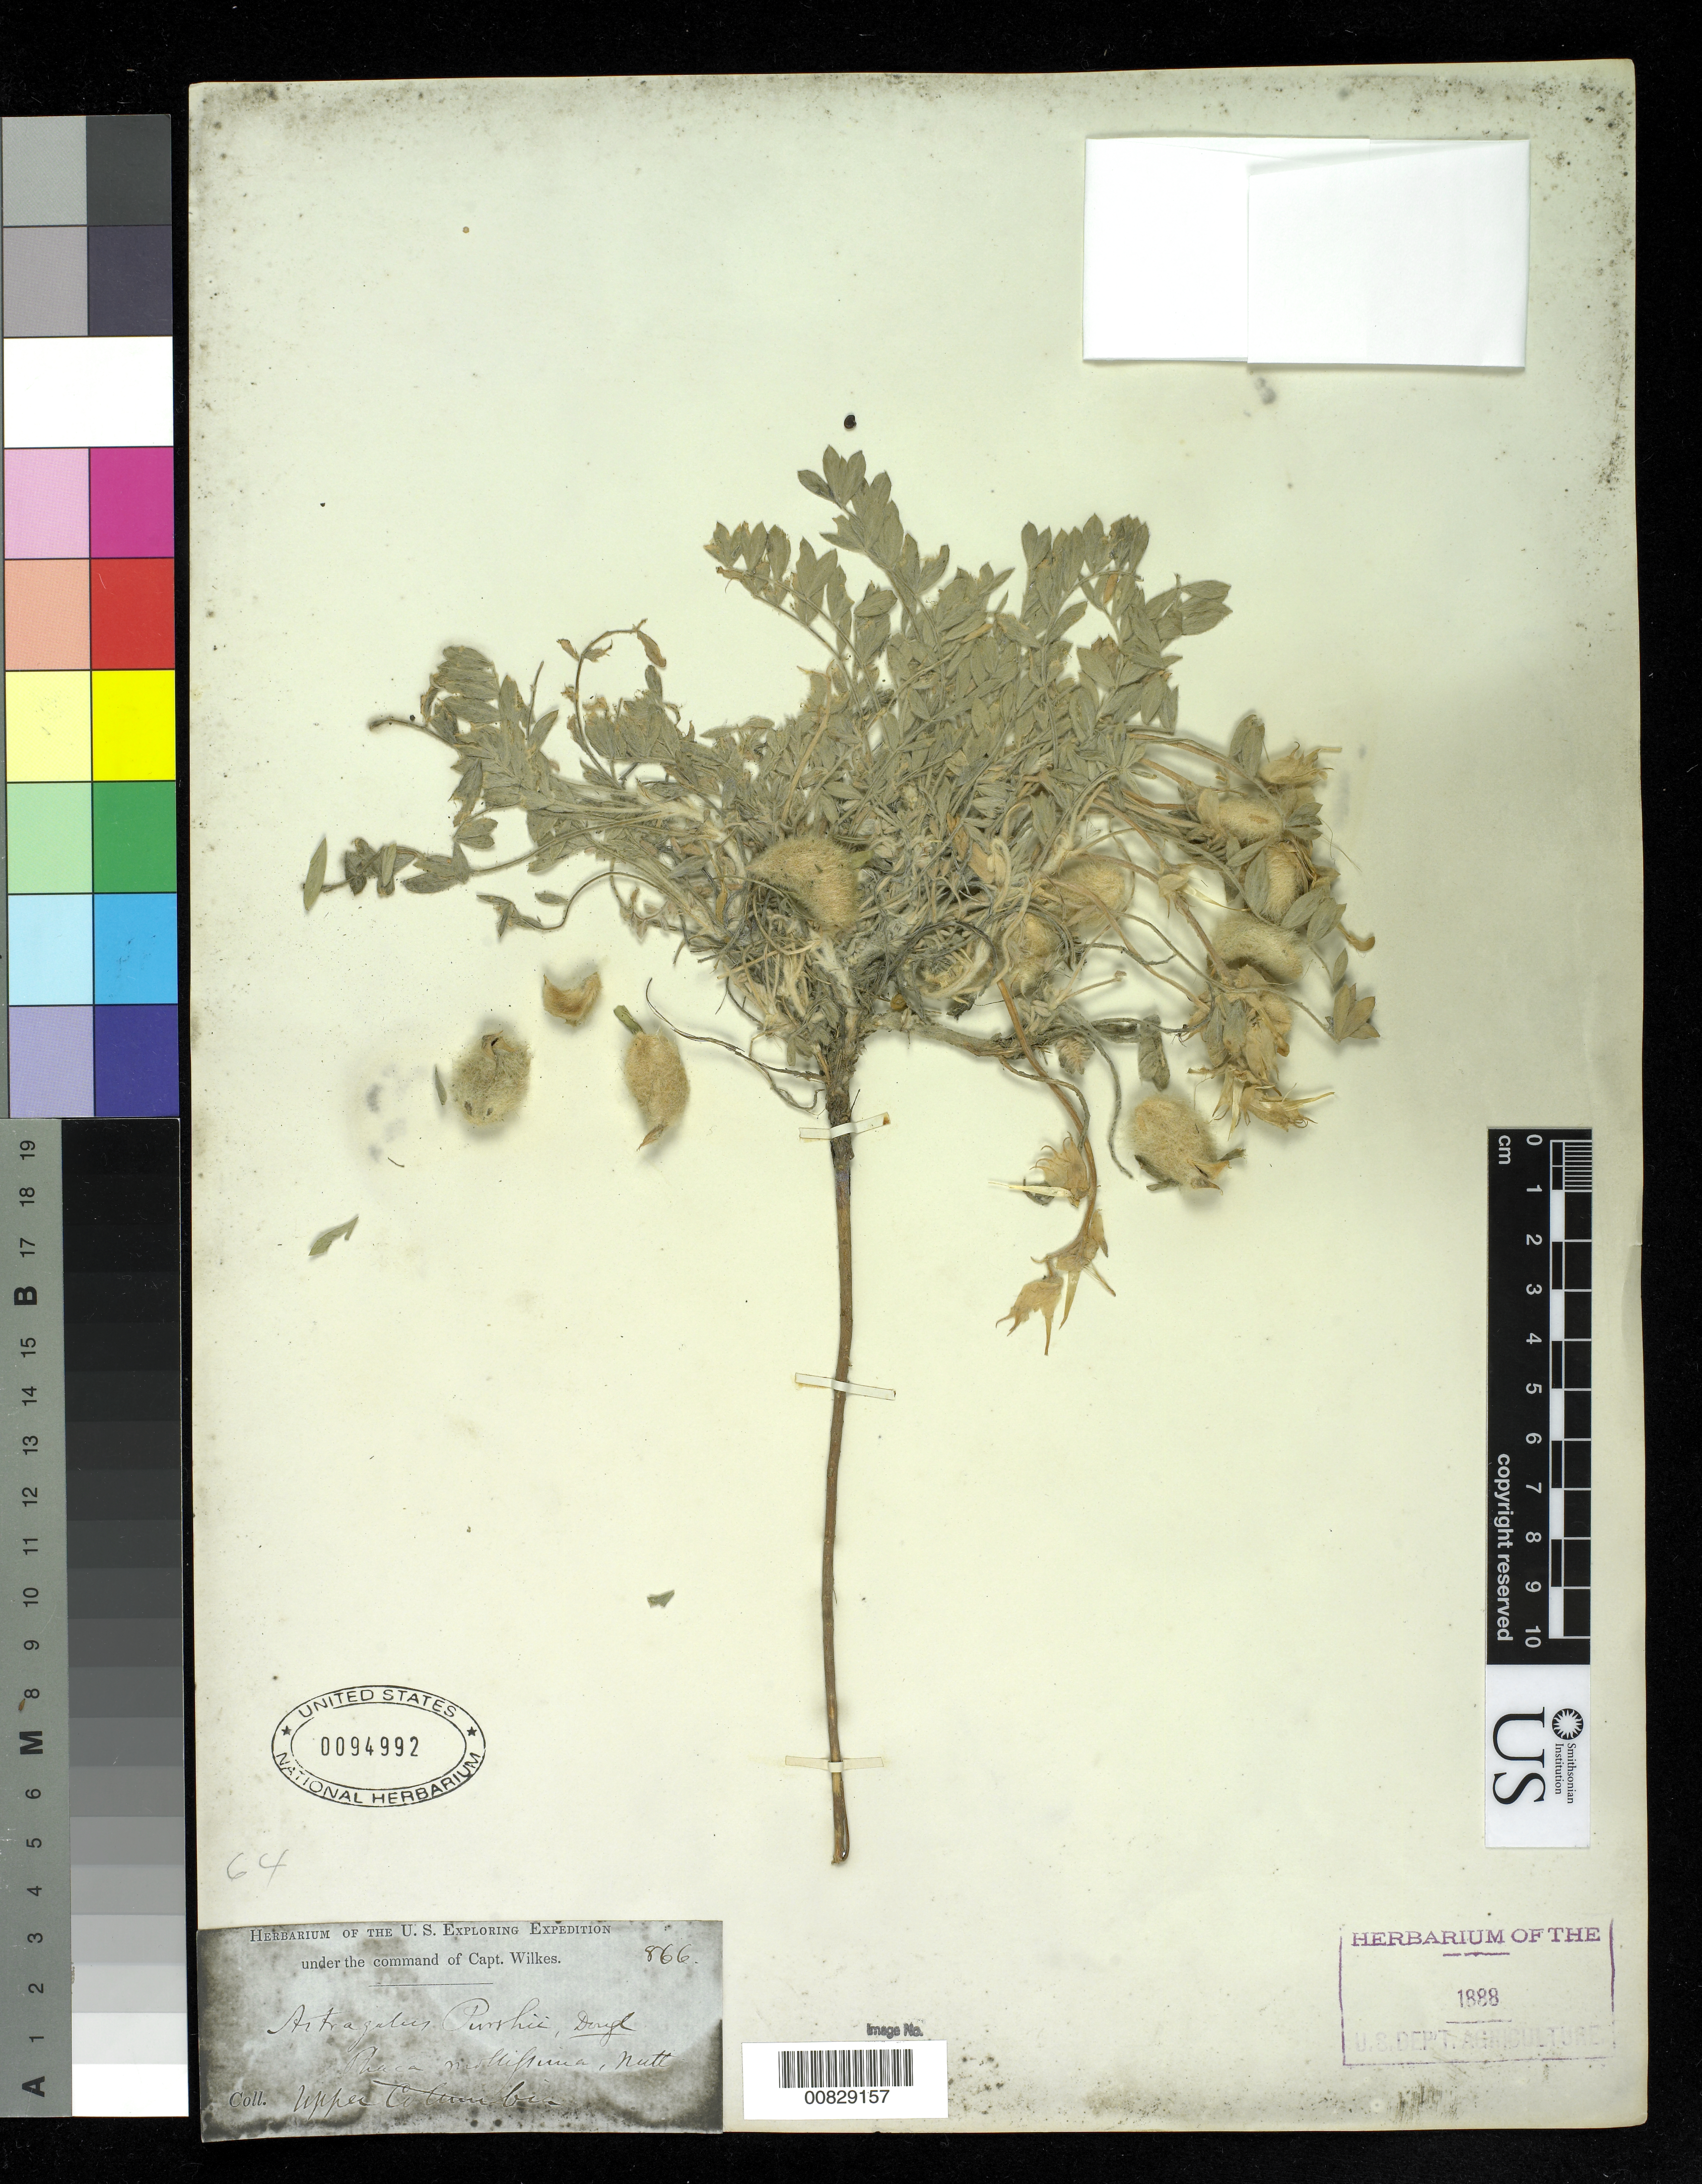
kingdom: Plantae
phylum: Tracheophyta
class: Magnoliopsida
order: Fabales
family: Fabaceae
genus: Astragalus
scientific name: Astragalus purshii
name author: Douglas ex Hook.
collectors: Wilkes Explor. Exped.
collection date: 1838/1842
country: United States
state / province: Washington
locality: Upper Columbia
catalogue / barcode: US 94992